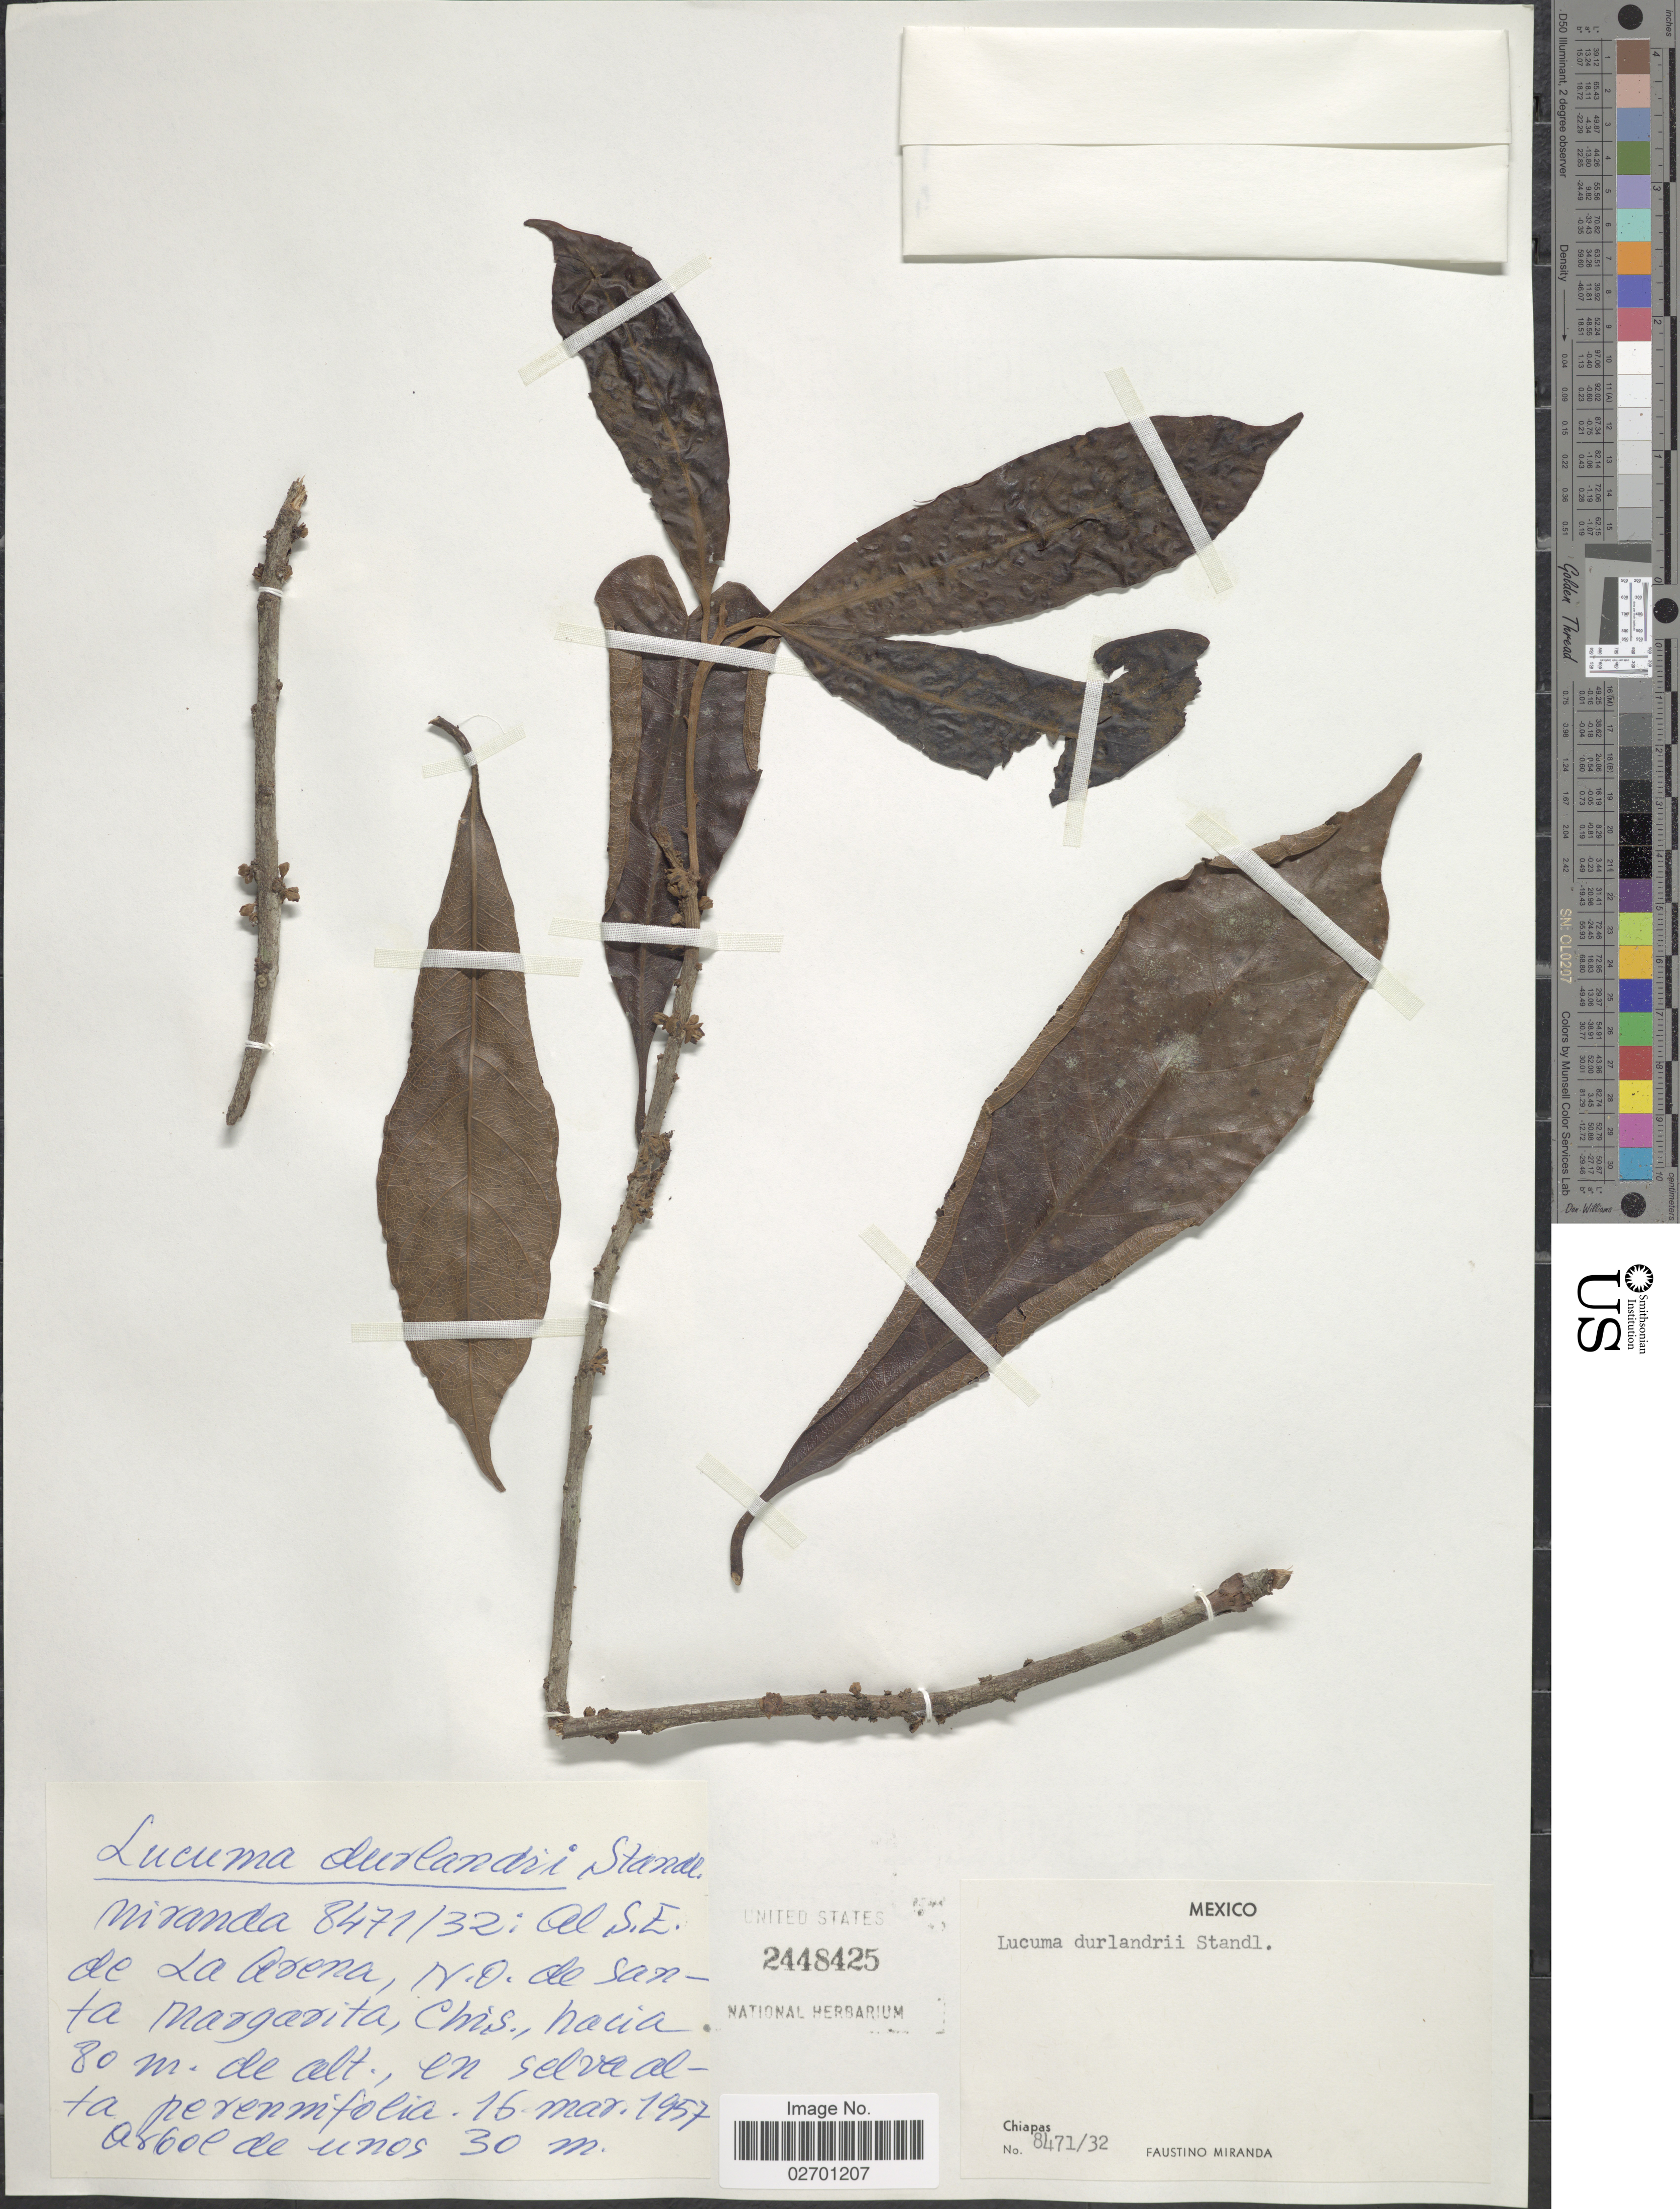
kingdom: Plantae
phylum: Tracheophyta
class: Magnoliopsida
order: Ericales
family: Sapotaceae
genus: Pouteria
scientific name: Pouteria durlandii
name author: (Standl.) Baehni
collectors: F. Miranda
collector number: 8471/32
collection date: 1957-03-16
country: Mexico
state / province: Chiapas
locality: Al S.E. de La Arena, N.O. de Santa Margarita.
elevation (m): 80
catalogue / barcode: US 2448425